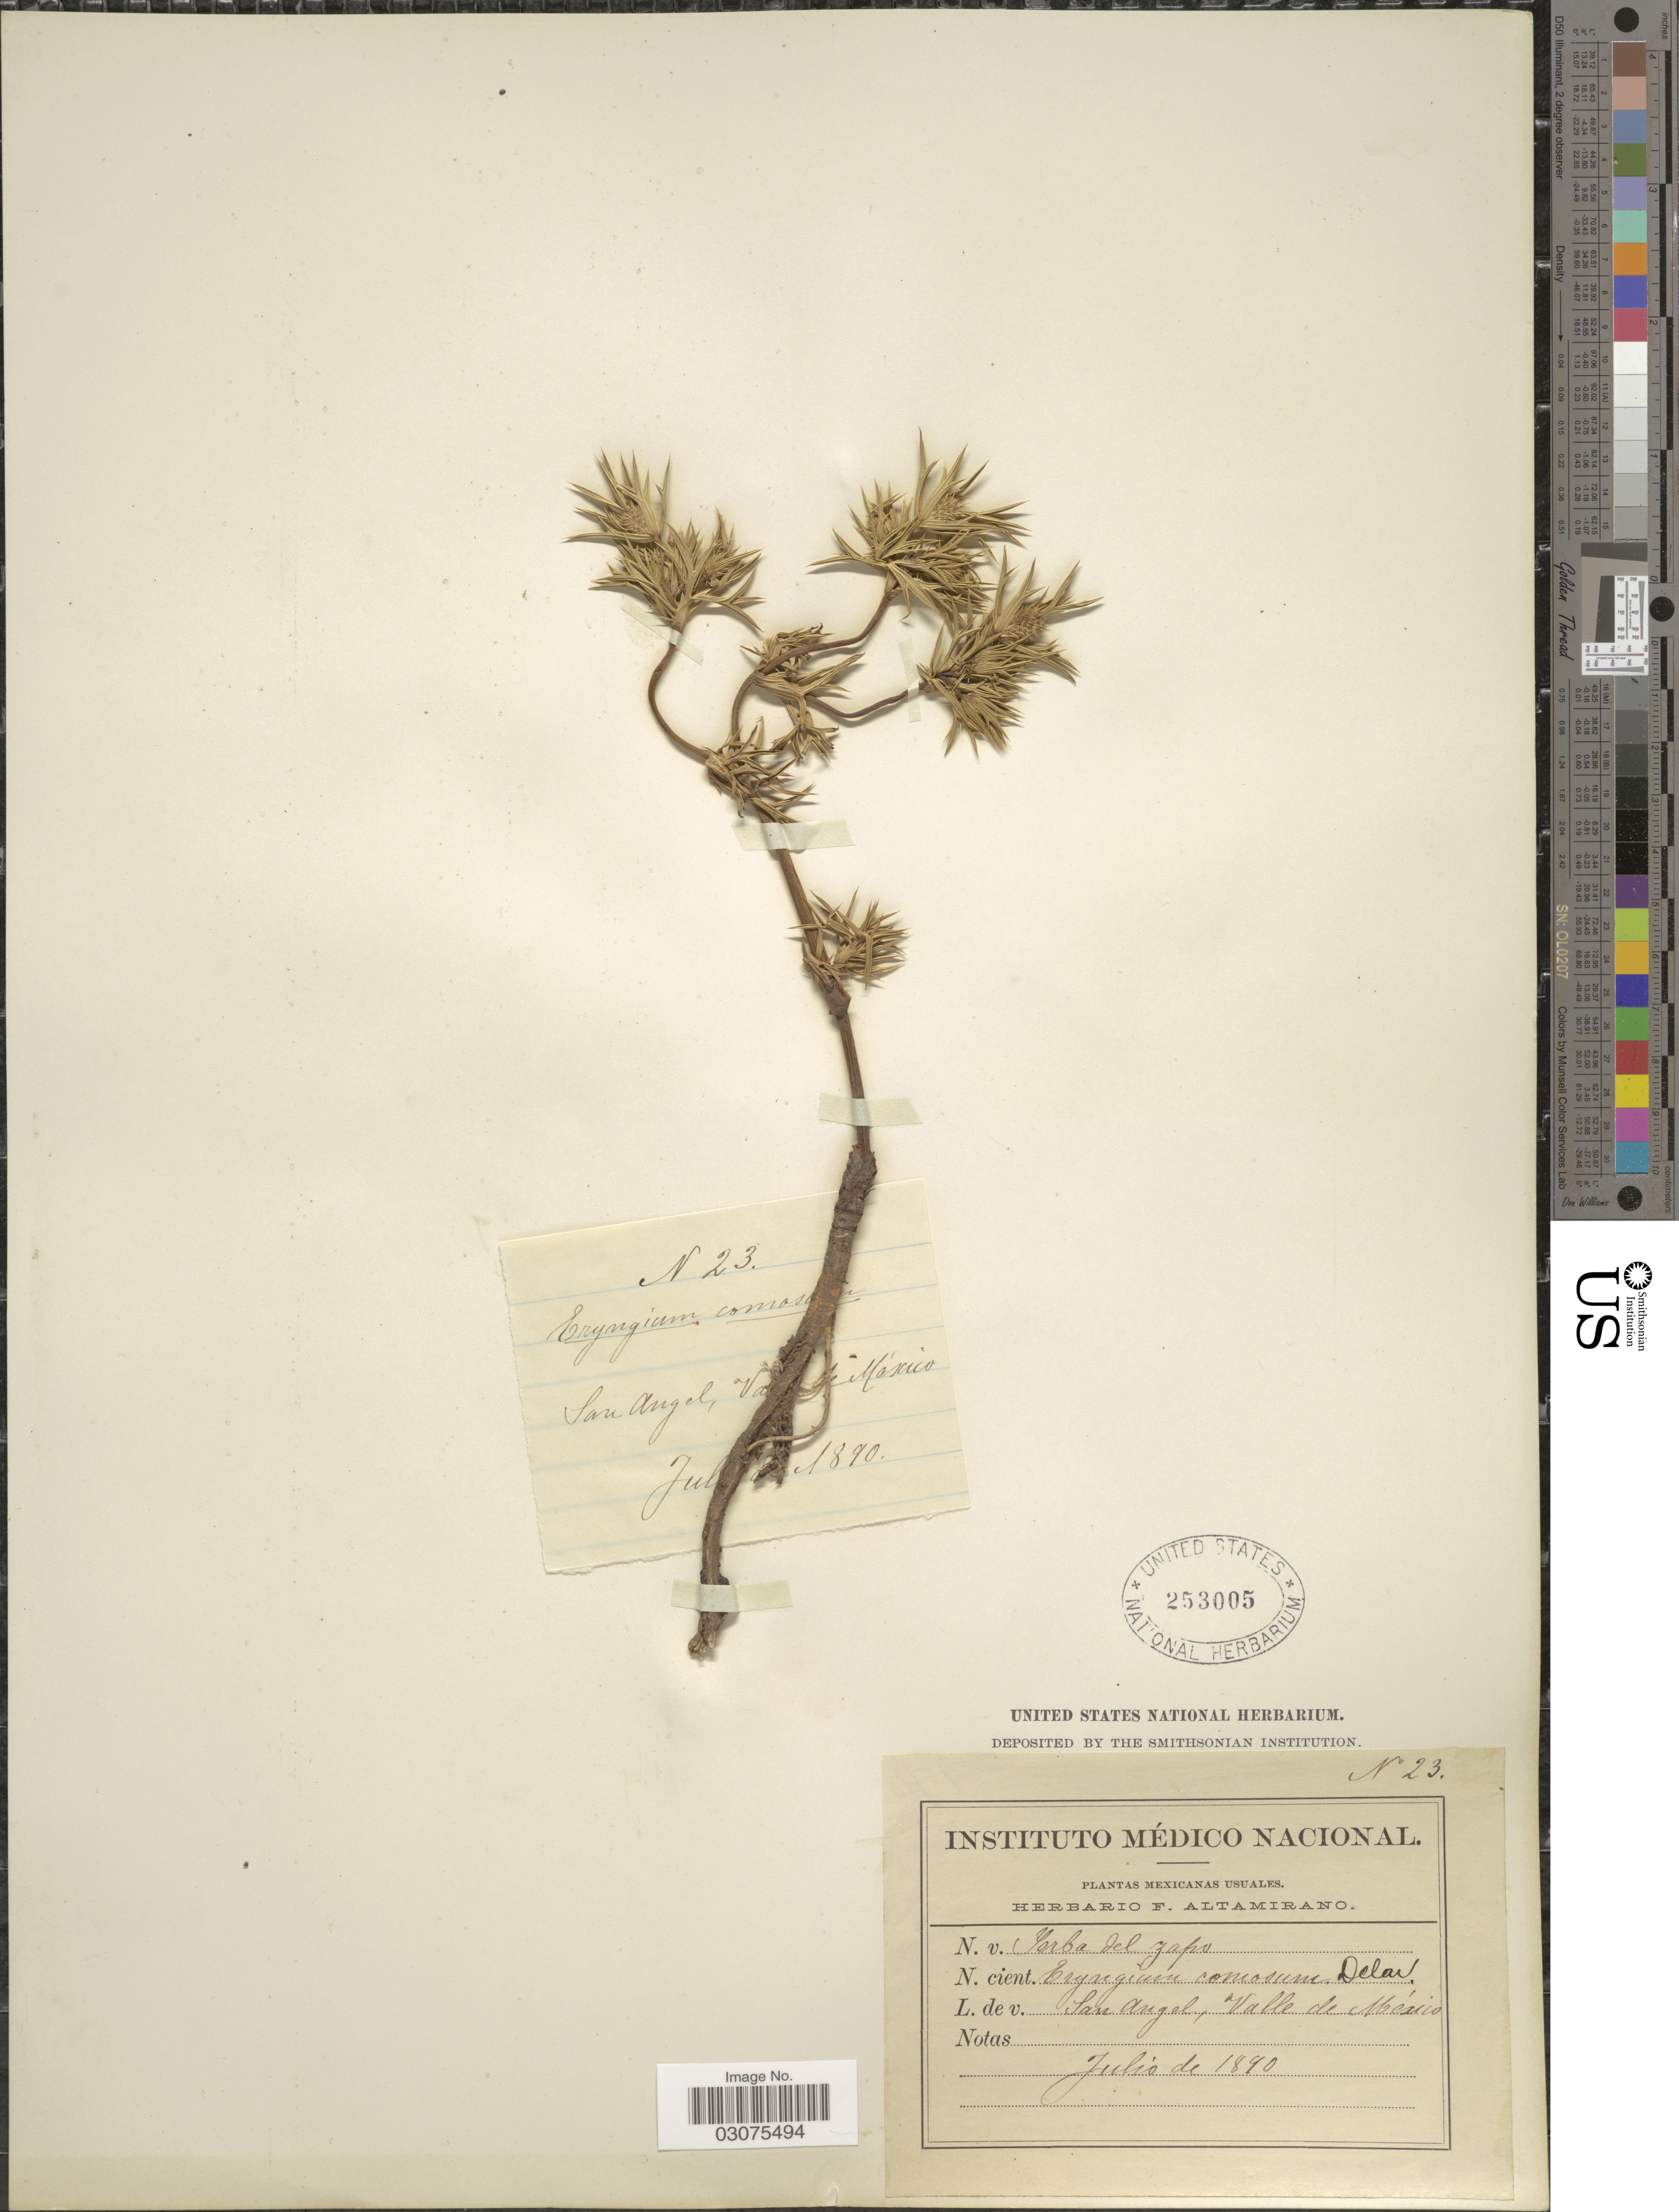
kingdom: Plantae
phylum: Tracheophyta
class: Magnoliopsida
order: Apiales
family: Apiaceae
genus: Eryngium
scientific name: Eryngium comosum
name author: F. Delaroche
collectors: Ex herb. F. Altamirano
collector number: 23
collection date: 1890-07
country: Mexico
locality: San Angel, Valle de Mexico.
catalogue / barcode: US 253005